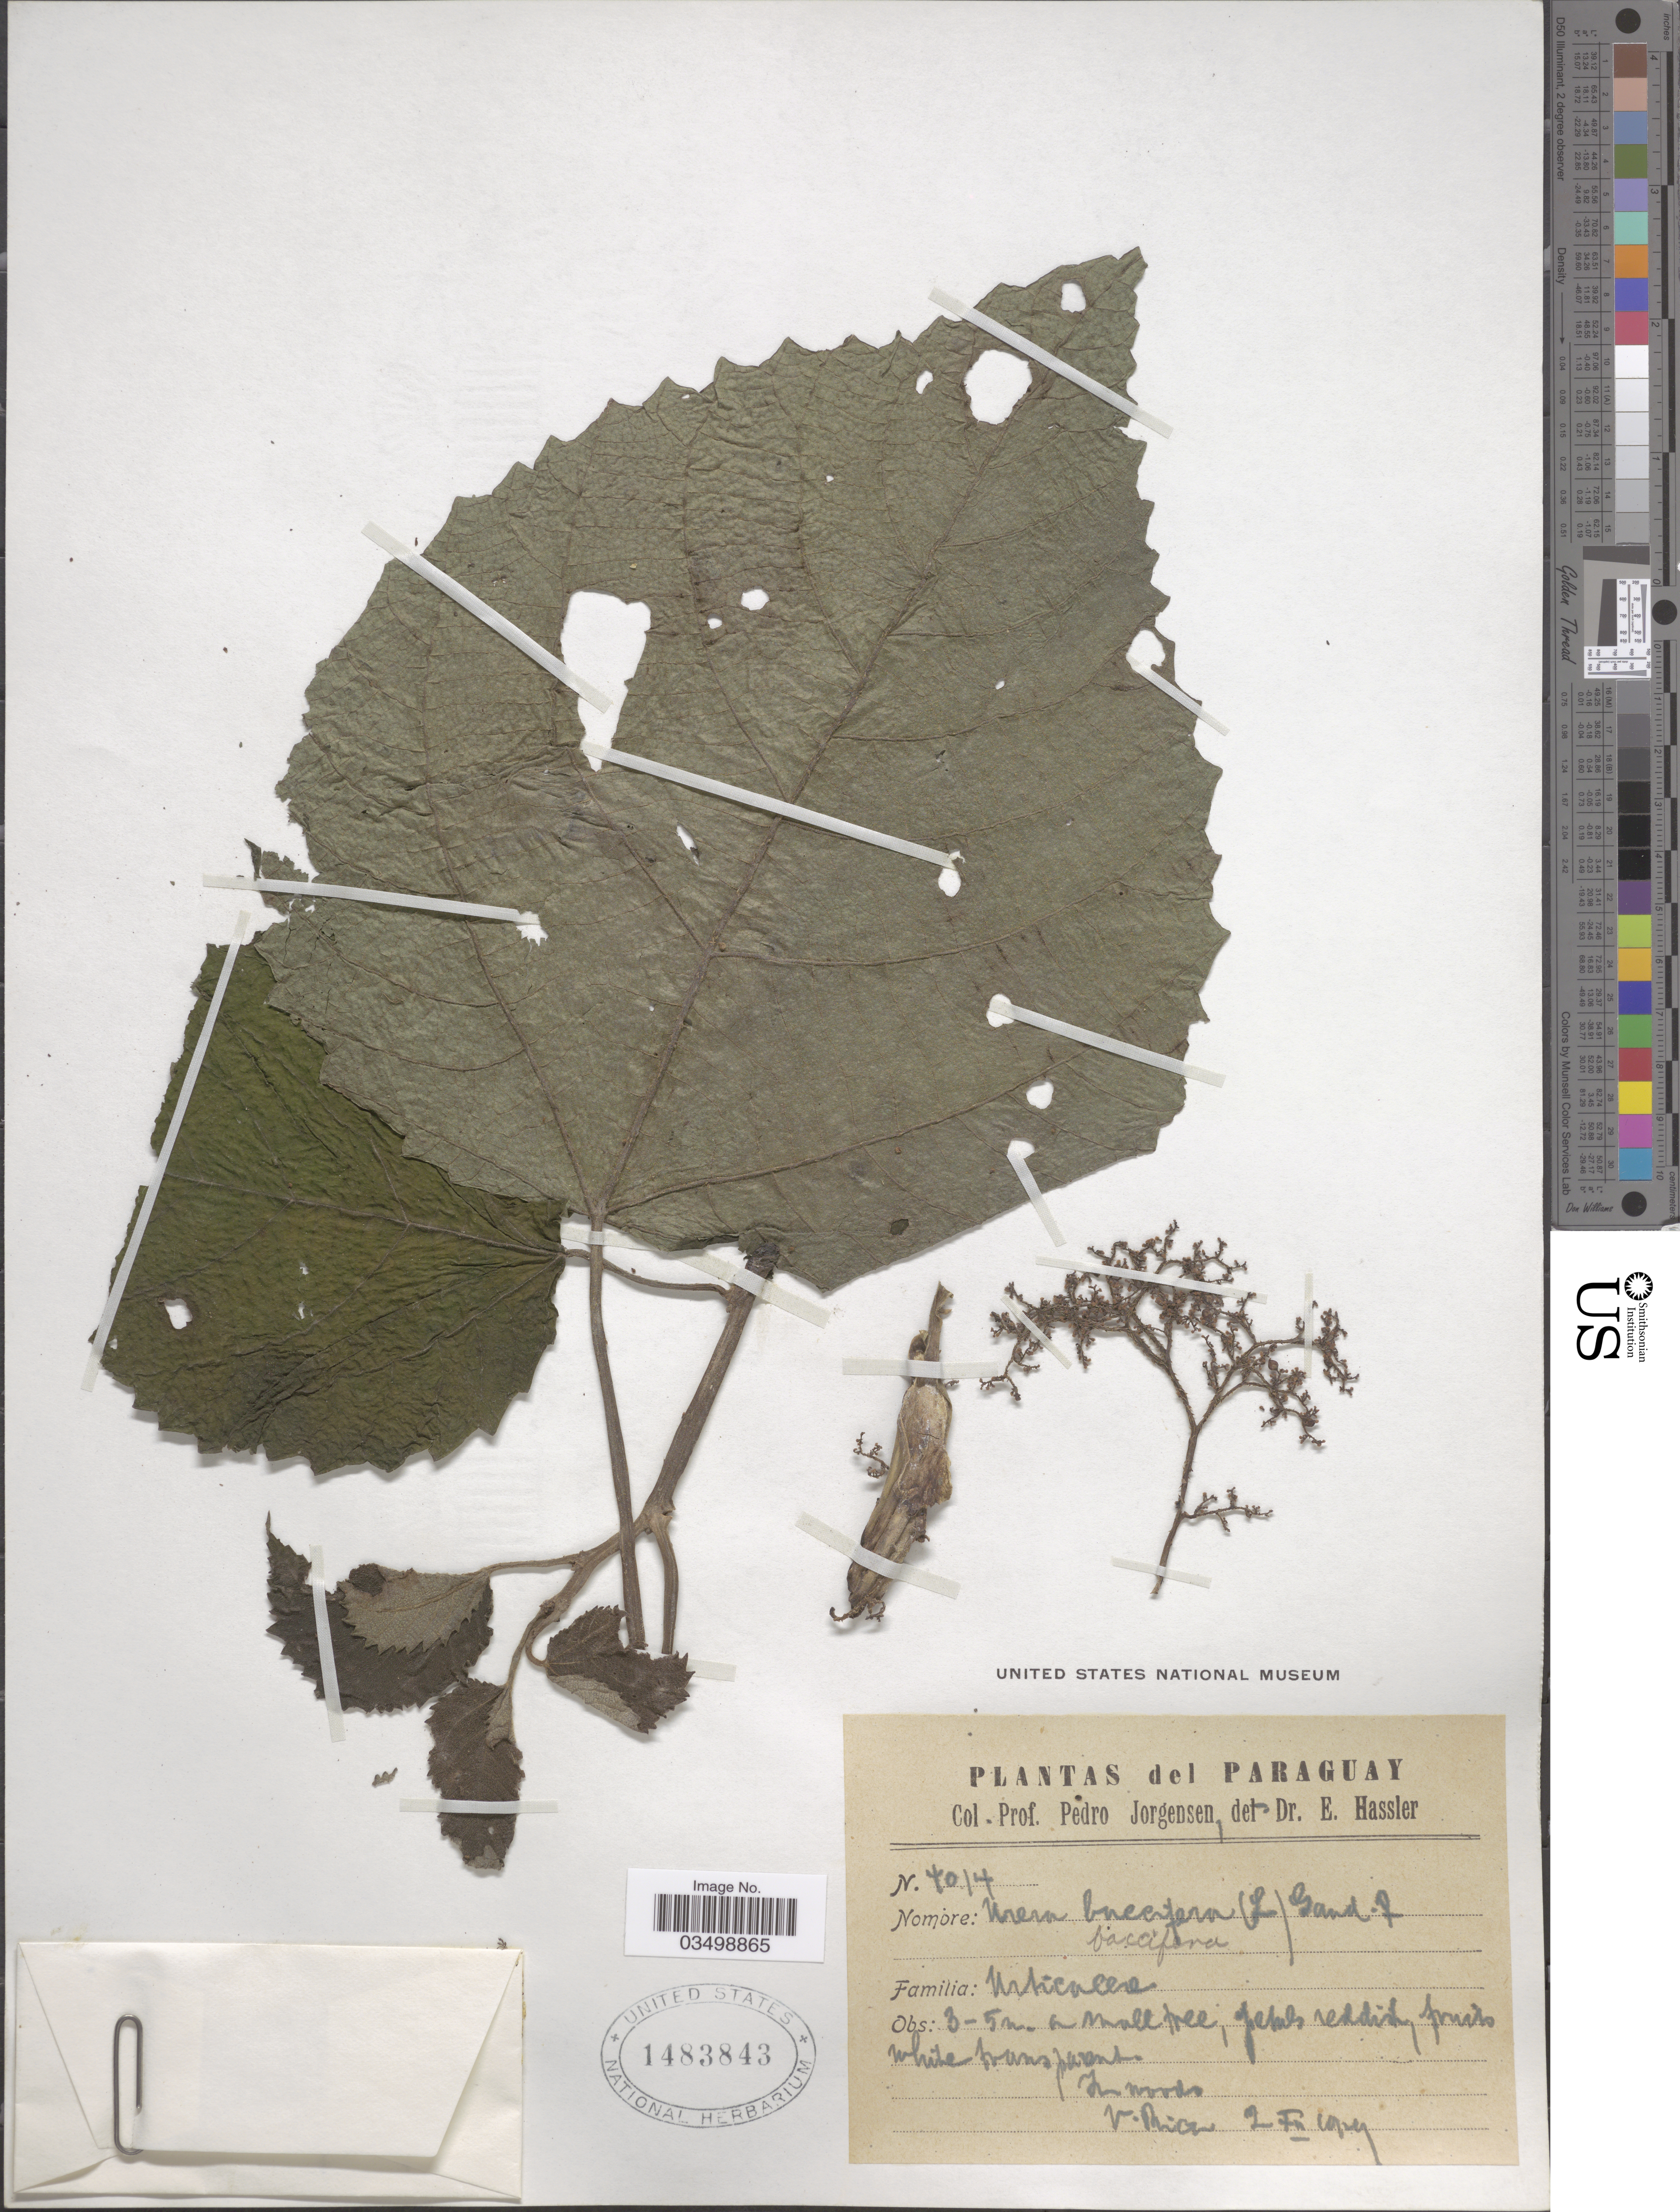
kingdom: Plantae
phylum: Tracheophyta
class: Magnoliopsida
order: Rosales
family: Urticaceae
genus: Urera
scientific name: Urera baccifera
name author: (L.) Gaudich. ex Wedd.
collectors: P. Jörgensen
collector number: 7014*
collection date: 1929-12-02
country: Paraguay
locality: V. Rica.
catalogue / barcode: US 1483843